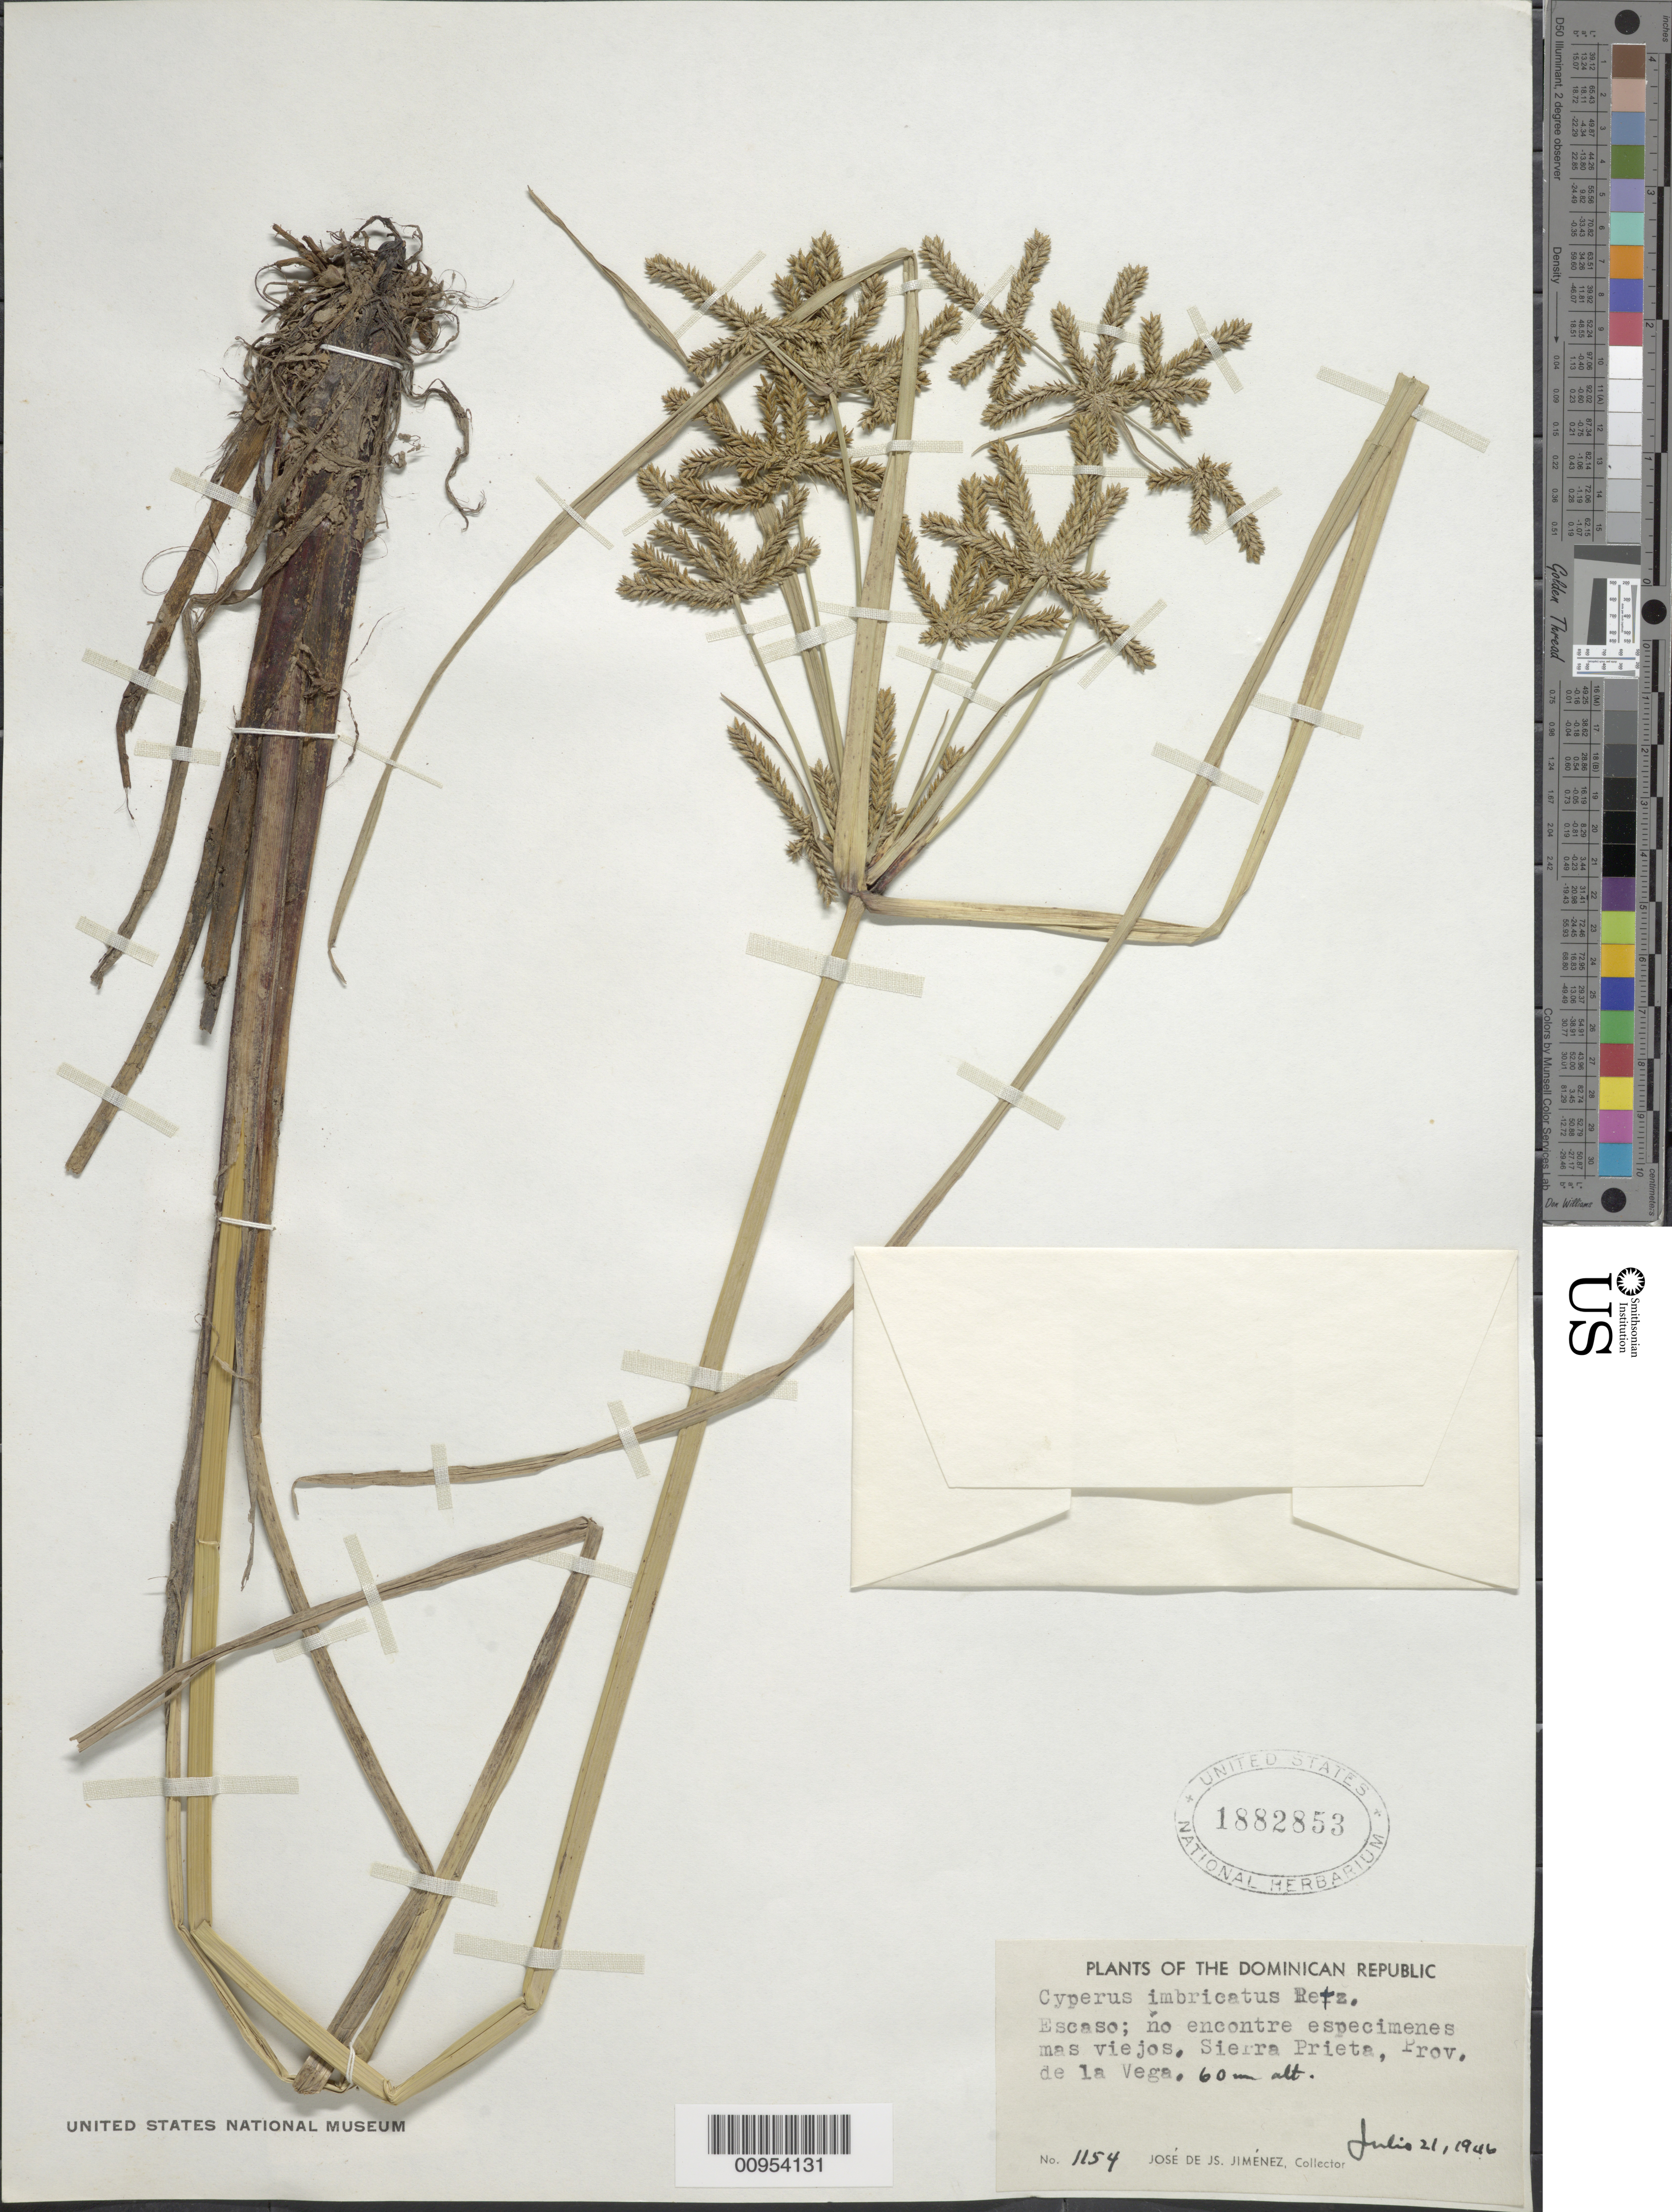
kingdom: Plantae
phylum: Tracheophyta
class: Liliopsida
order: Poales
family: Cyperaceae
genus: Cyperus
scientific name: Cyperus imbricatus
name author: Retz.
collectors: J. J. Jiménez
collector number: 1154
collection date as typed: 21 Jul 1946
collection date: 1946-07-21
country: Dominican Republic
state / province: La Vega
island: Hispaniola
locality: Sierra Prieta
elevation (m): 60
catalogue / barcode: US 1882853